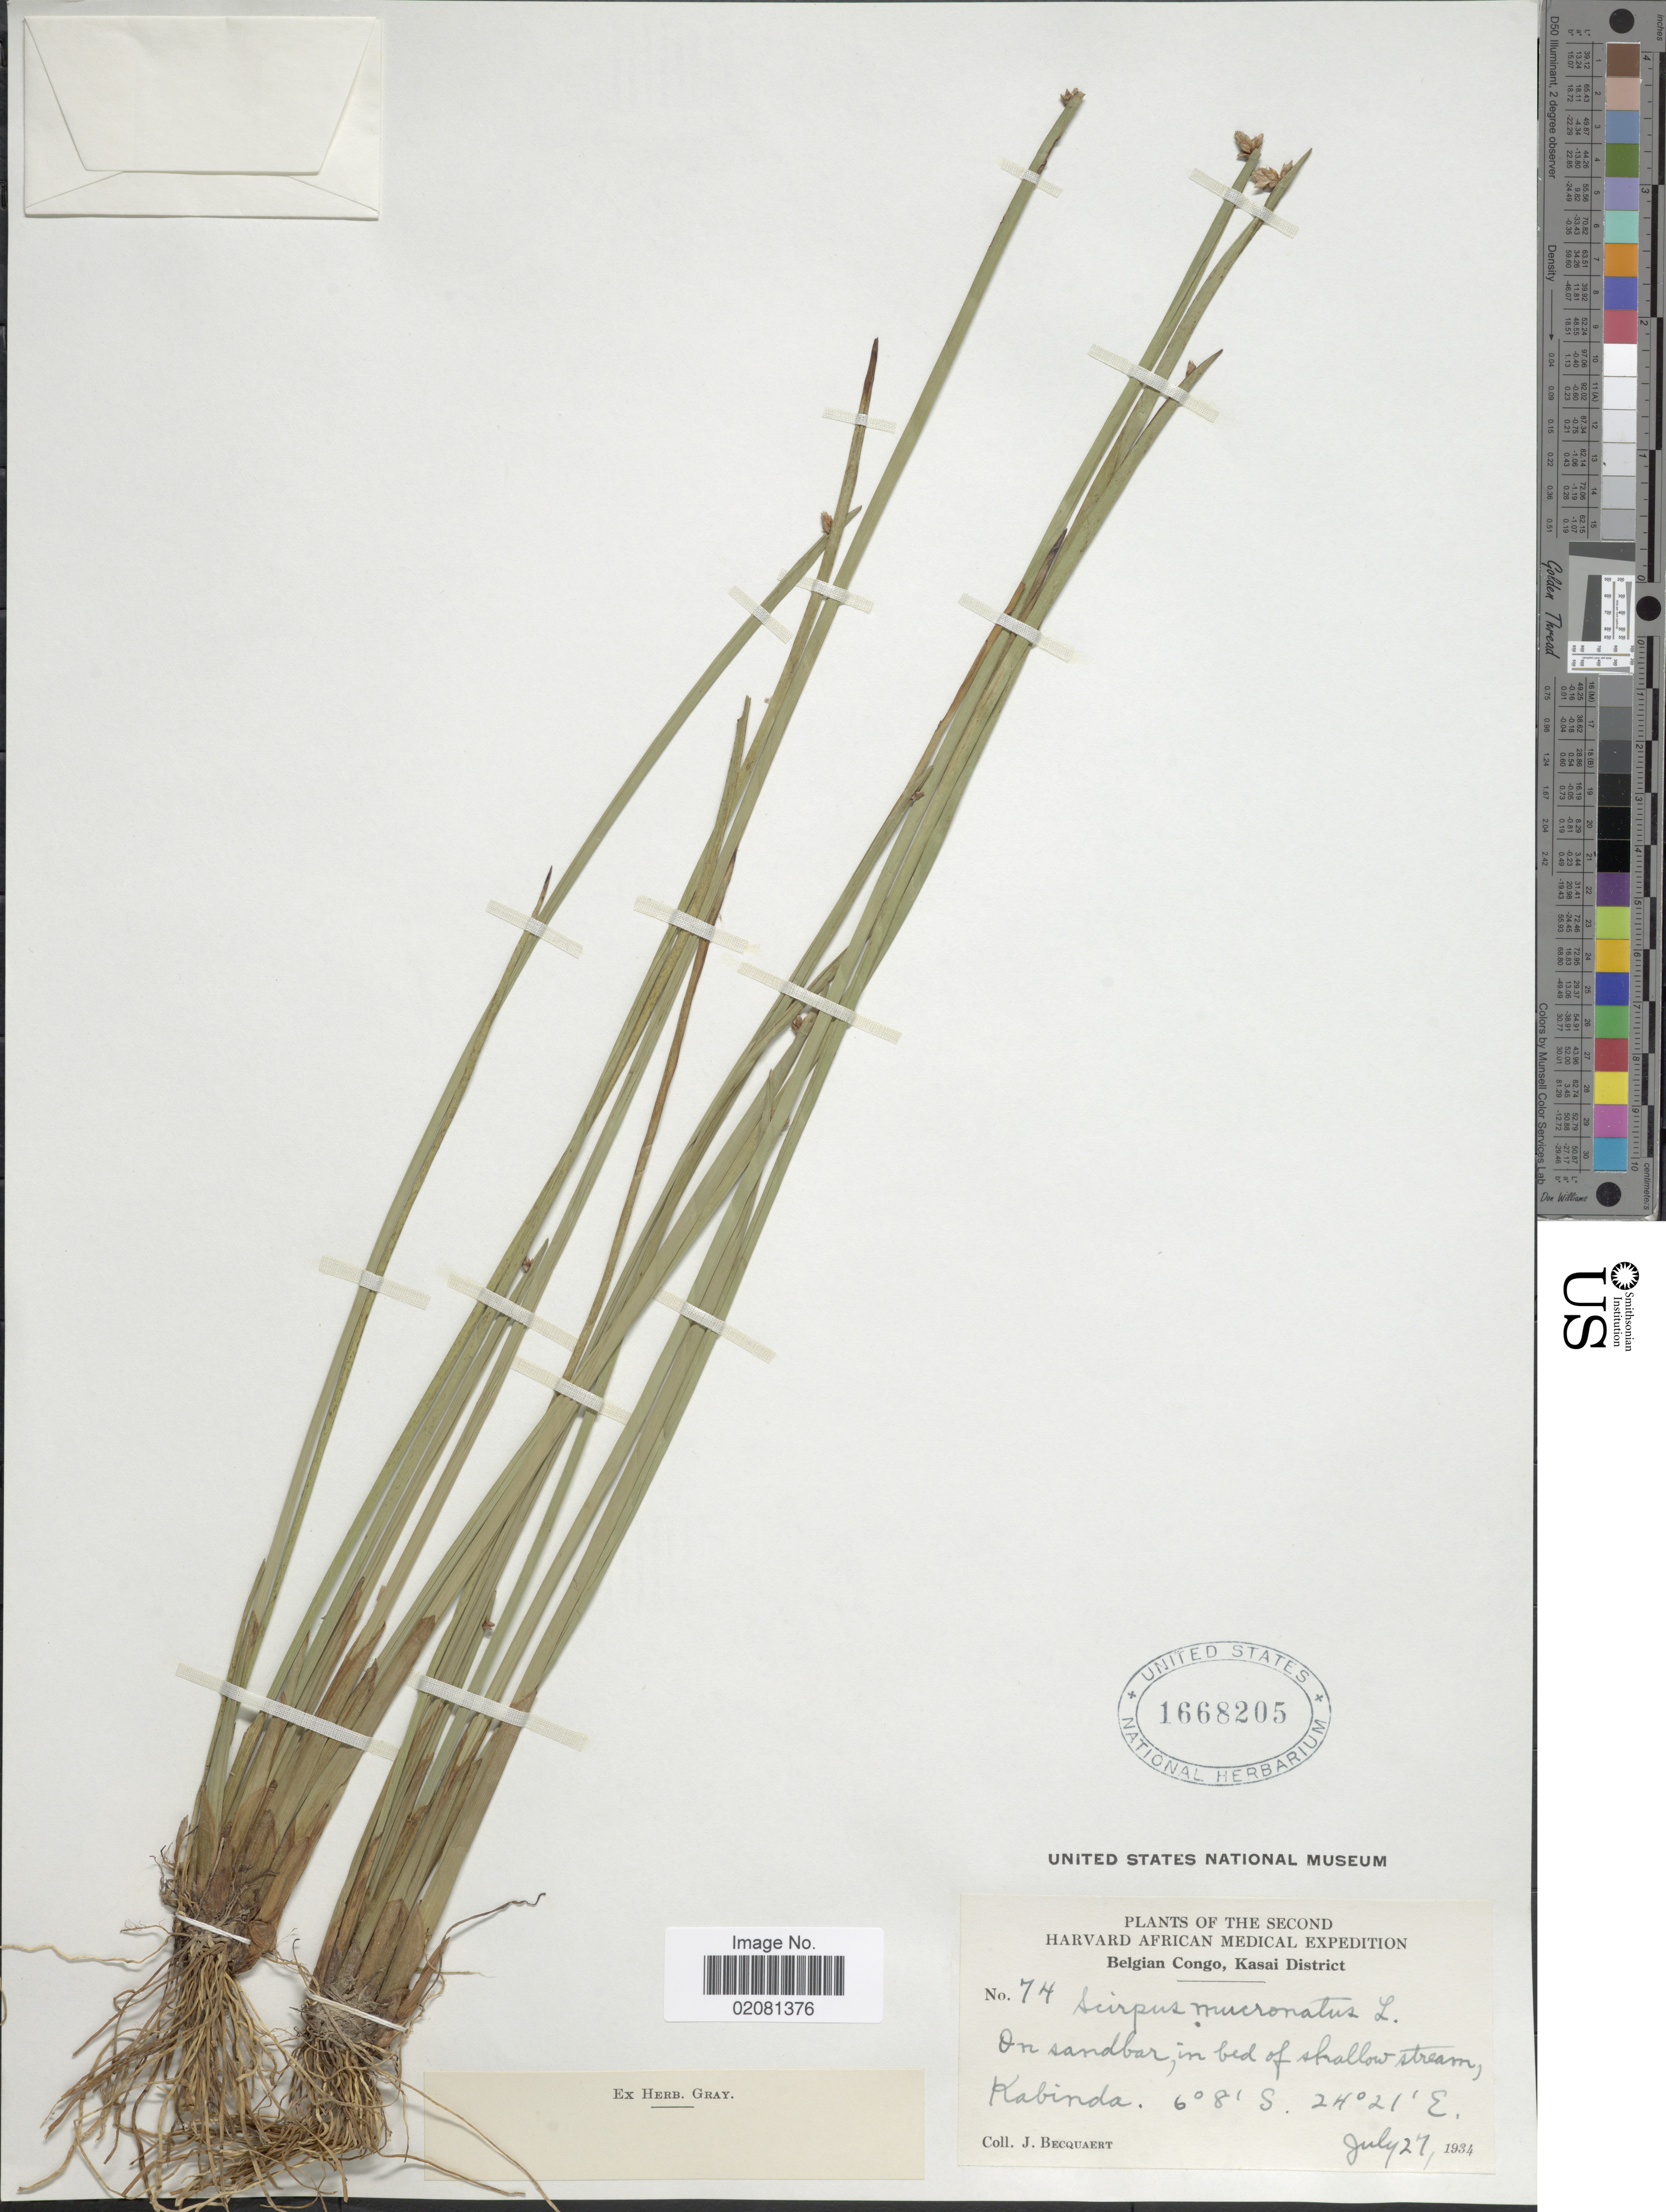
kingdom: Plantae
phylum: Tracheophyta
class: Liliopsida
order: Poales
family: Cyperaceae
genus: Schoenoplectus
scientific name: Schoenoplectus mucronatus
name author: (L.) Palla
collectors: J. Becquaert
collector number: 74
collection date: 1934-07-27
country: Congo, Democratic Republic of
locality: Belgian Congo, Kasai District. Kabinda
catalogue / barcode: US 1668205